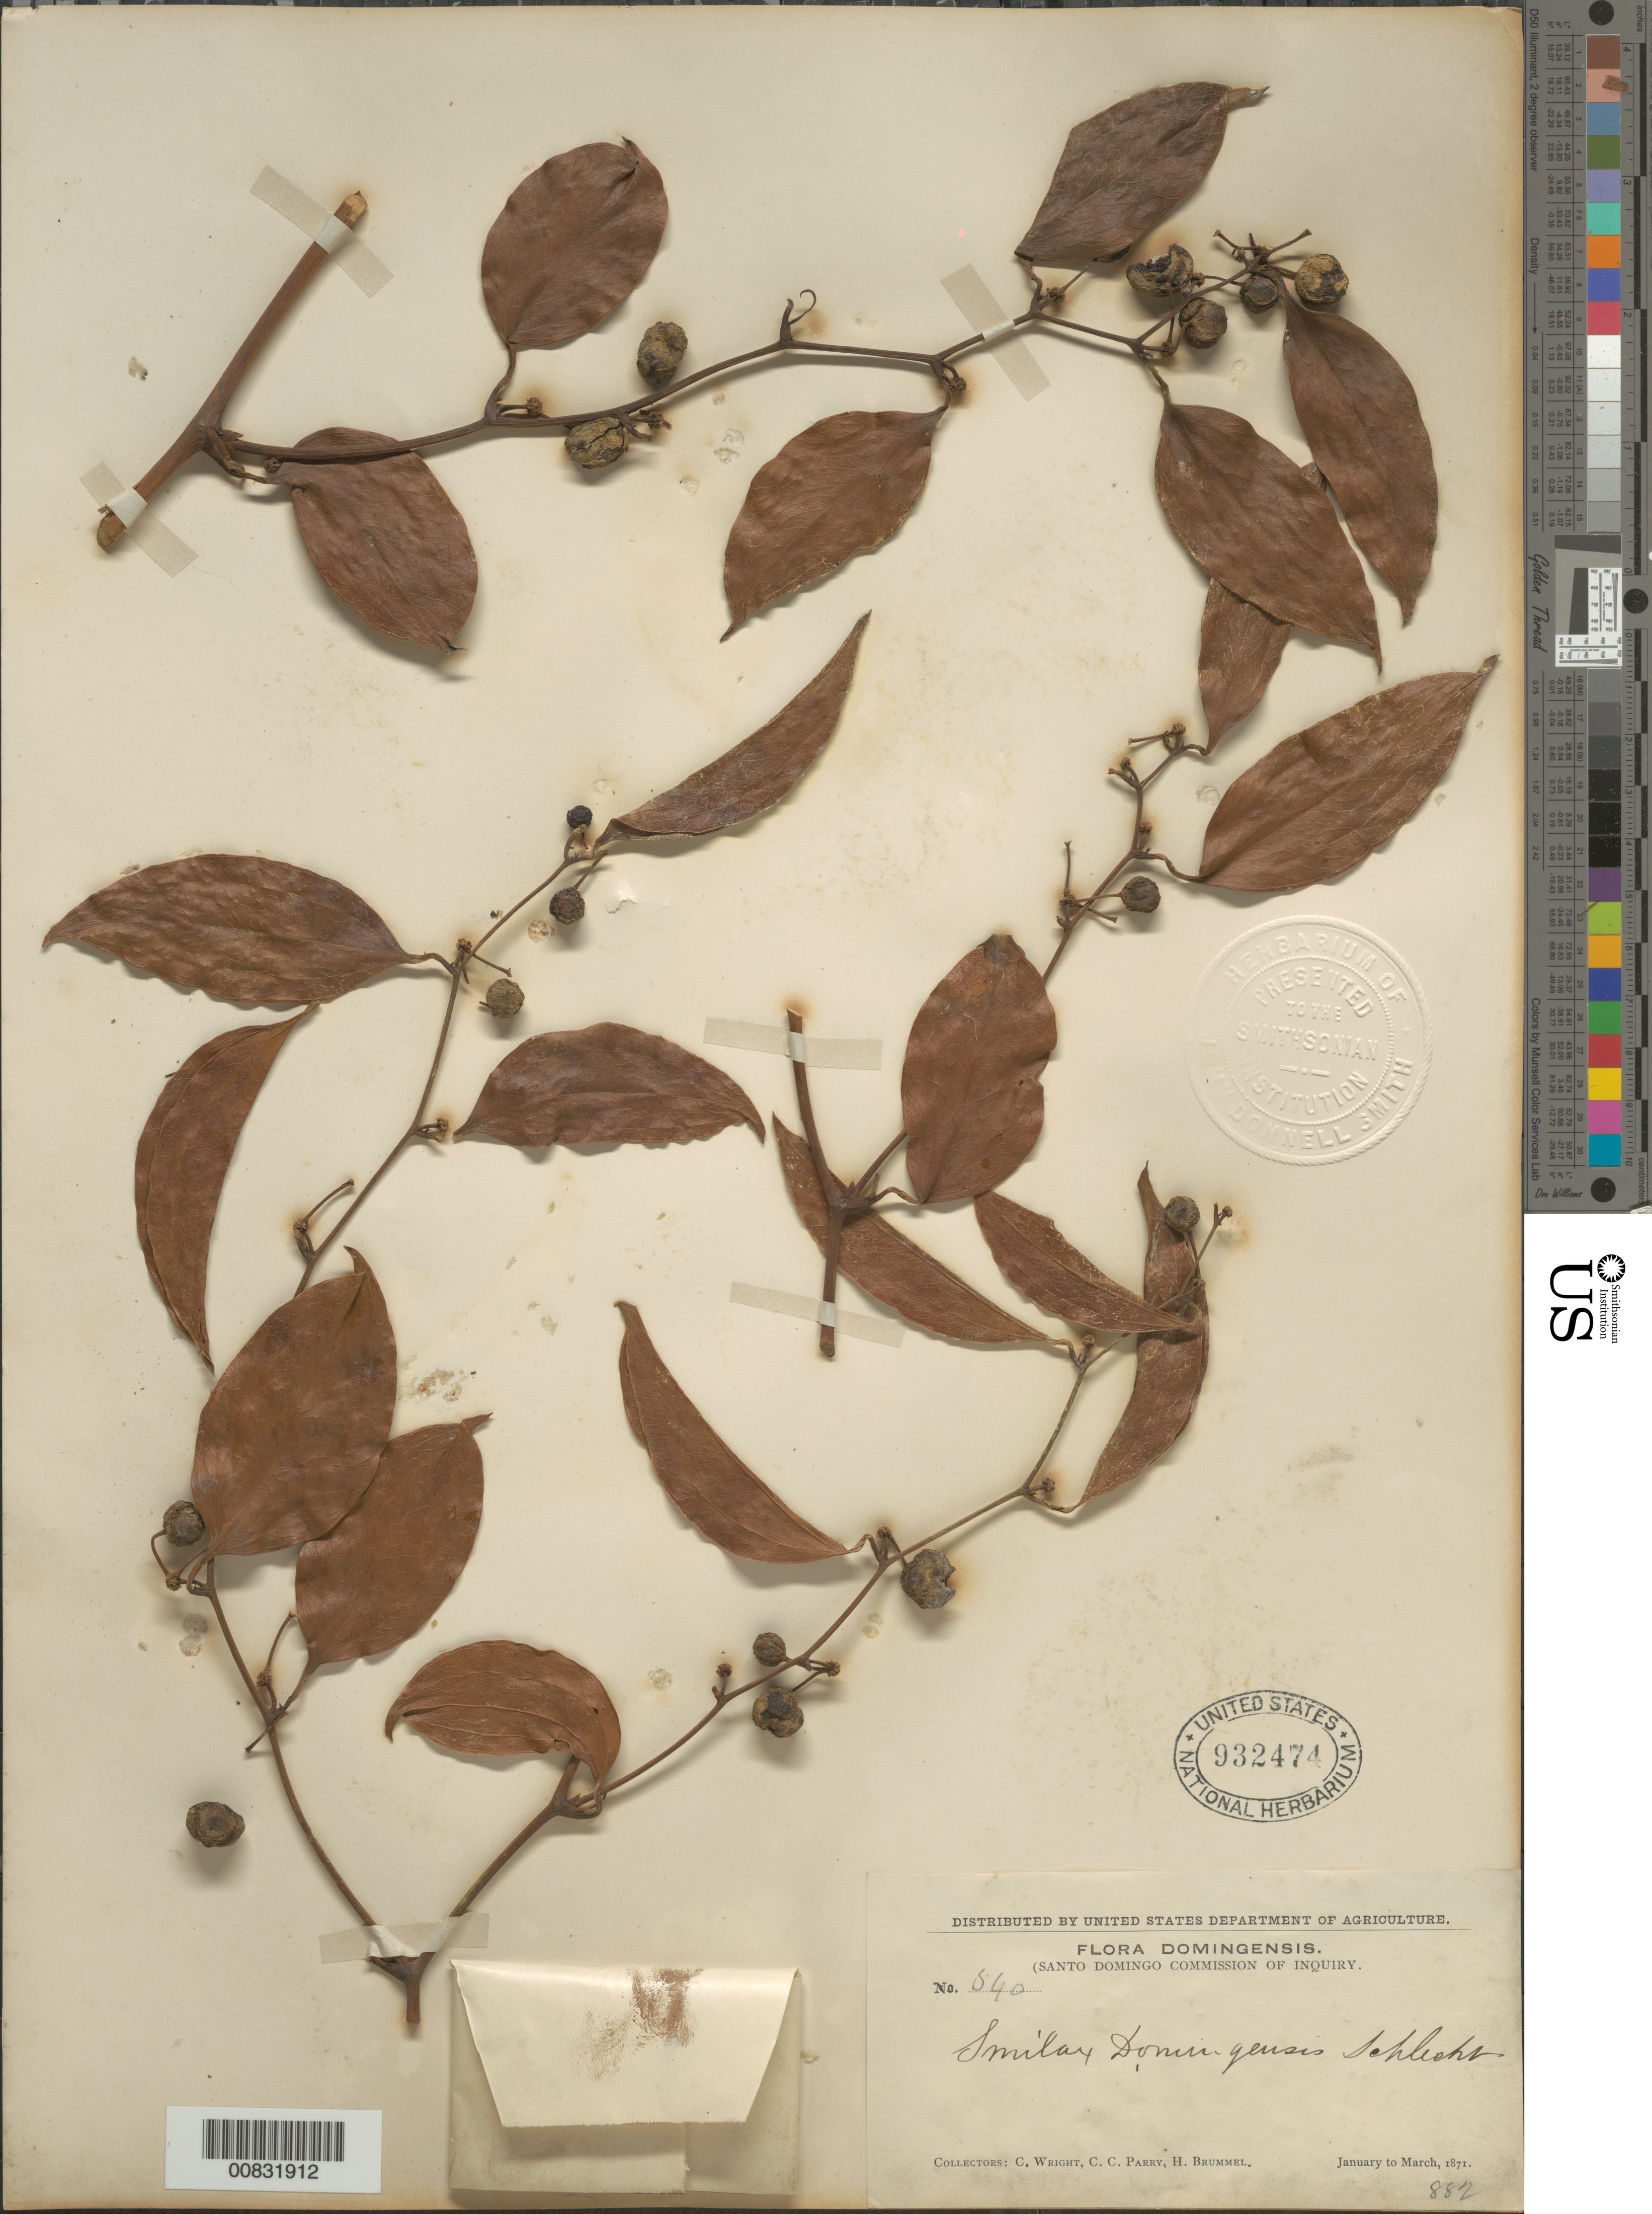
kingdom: Plantae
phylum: Tracheophyta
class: Liliopsida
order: Liliales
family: Smilacaceae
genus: Smilax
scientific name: Smilax domingensis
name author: Willd.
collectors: C. Wright, C. C. Parry & H. Brummel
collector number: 640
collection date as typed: Jan 1871 to -- Mar 1871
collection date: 1871-01/1871-03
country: Dominican Republic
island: Hispaniola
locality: Dominican Republic.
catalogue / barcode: US 932474